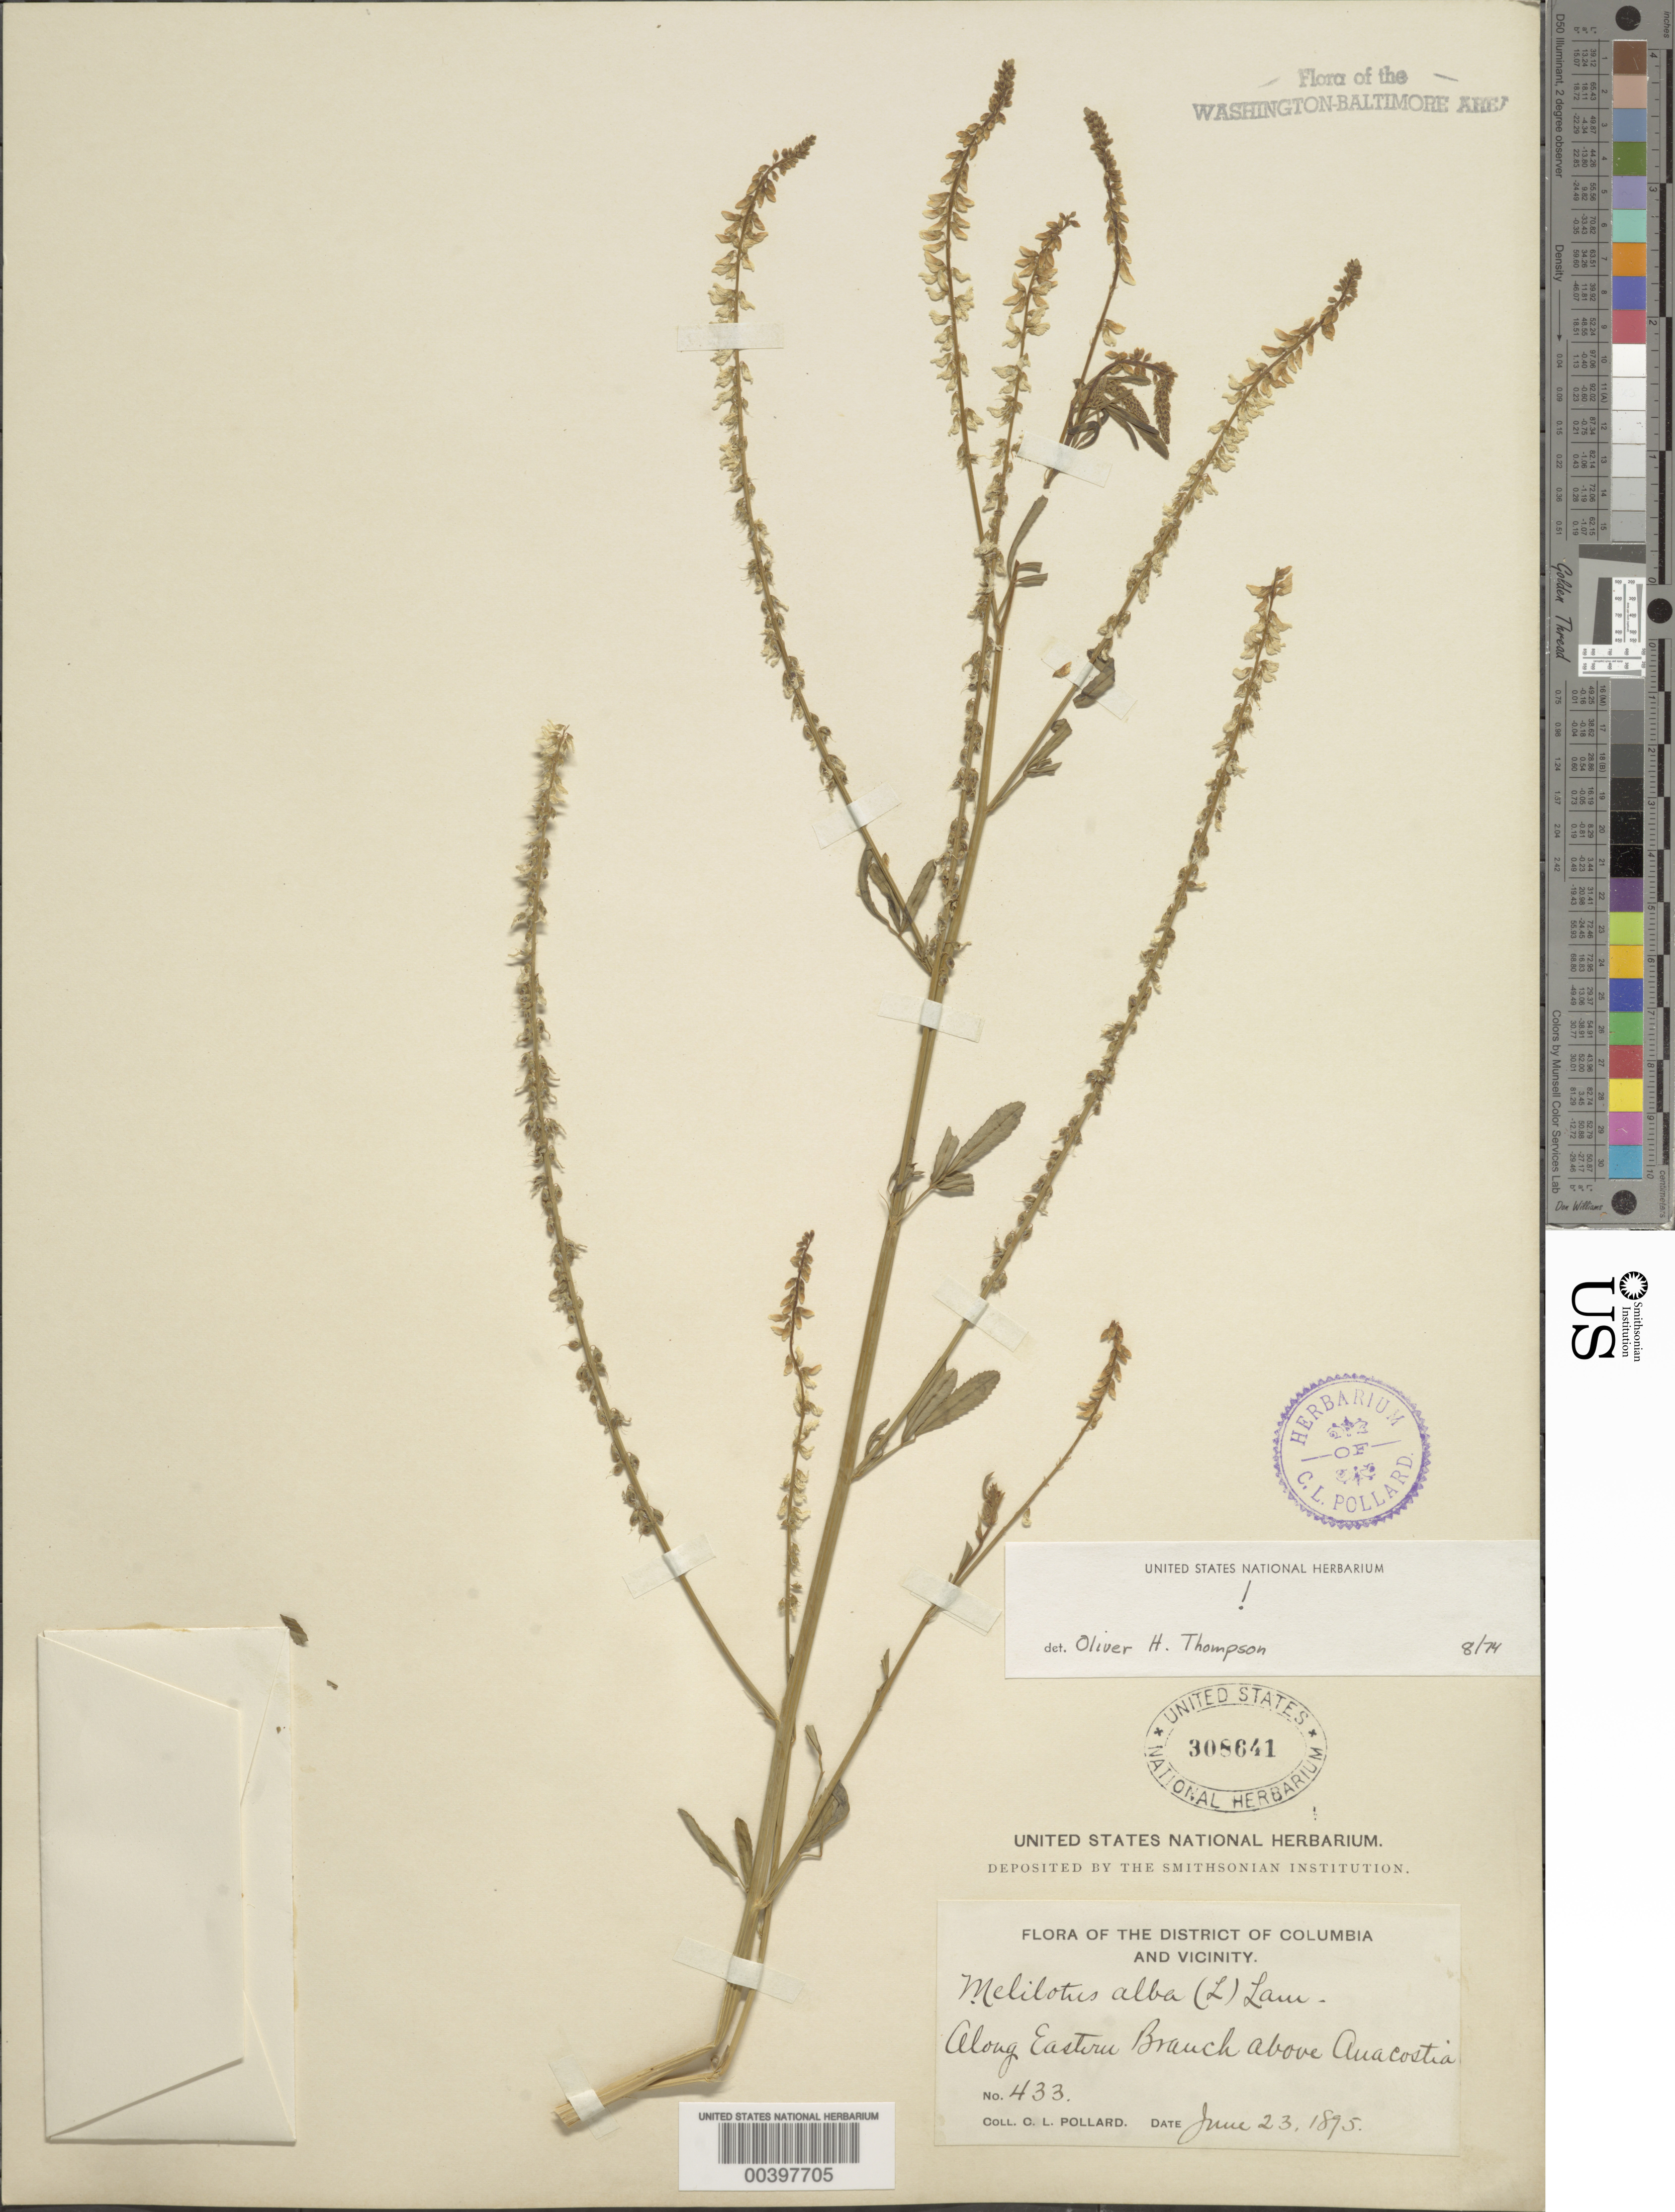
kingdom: Plantae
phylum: Tracheophyta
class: Magnoliopsida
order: Fabales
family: Fabaceae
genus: Melilotus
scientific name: Melilotus albus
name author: Medik.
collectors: C. L. Pollard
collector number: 433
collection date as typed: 23 Jun 1895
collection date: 1895-06-23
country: United States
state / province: District of Columbia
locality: Eastern Branch above Anacostia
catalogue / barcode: US 308641